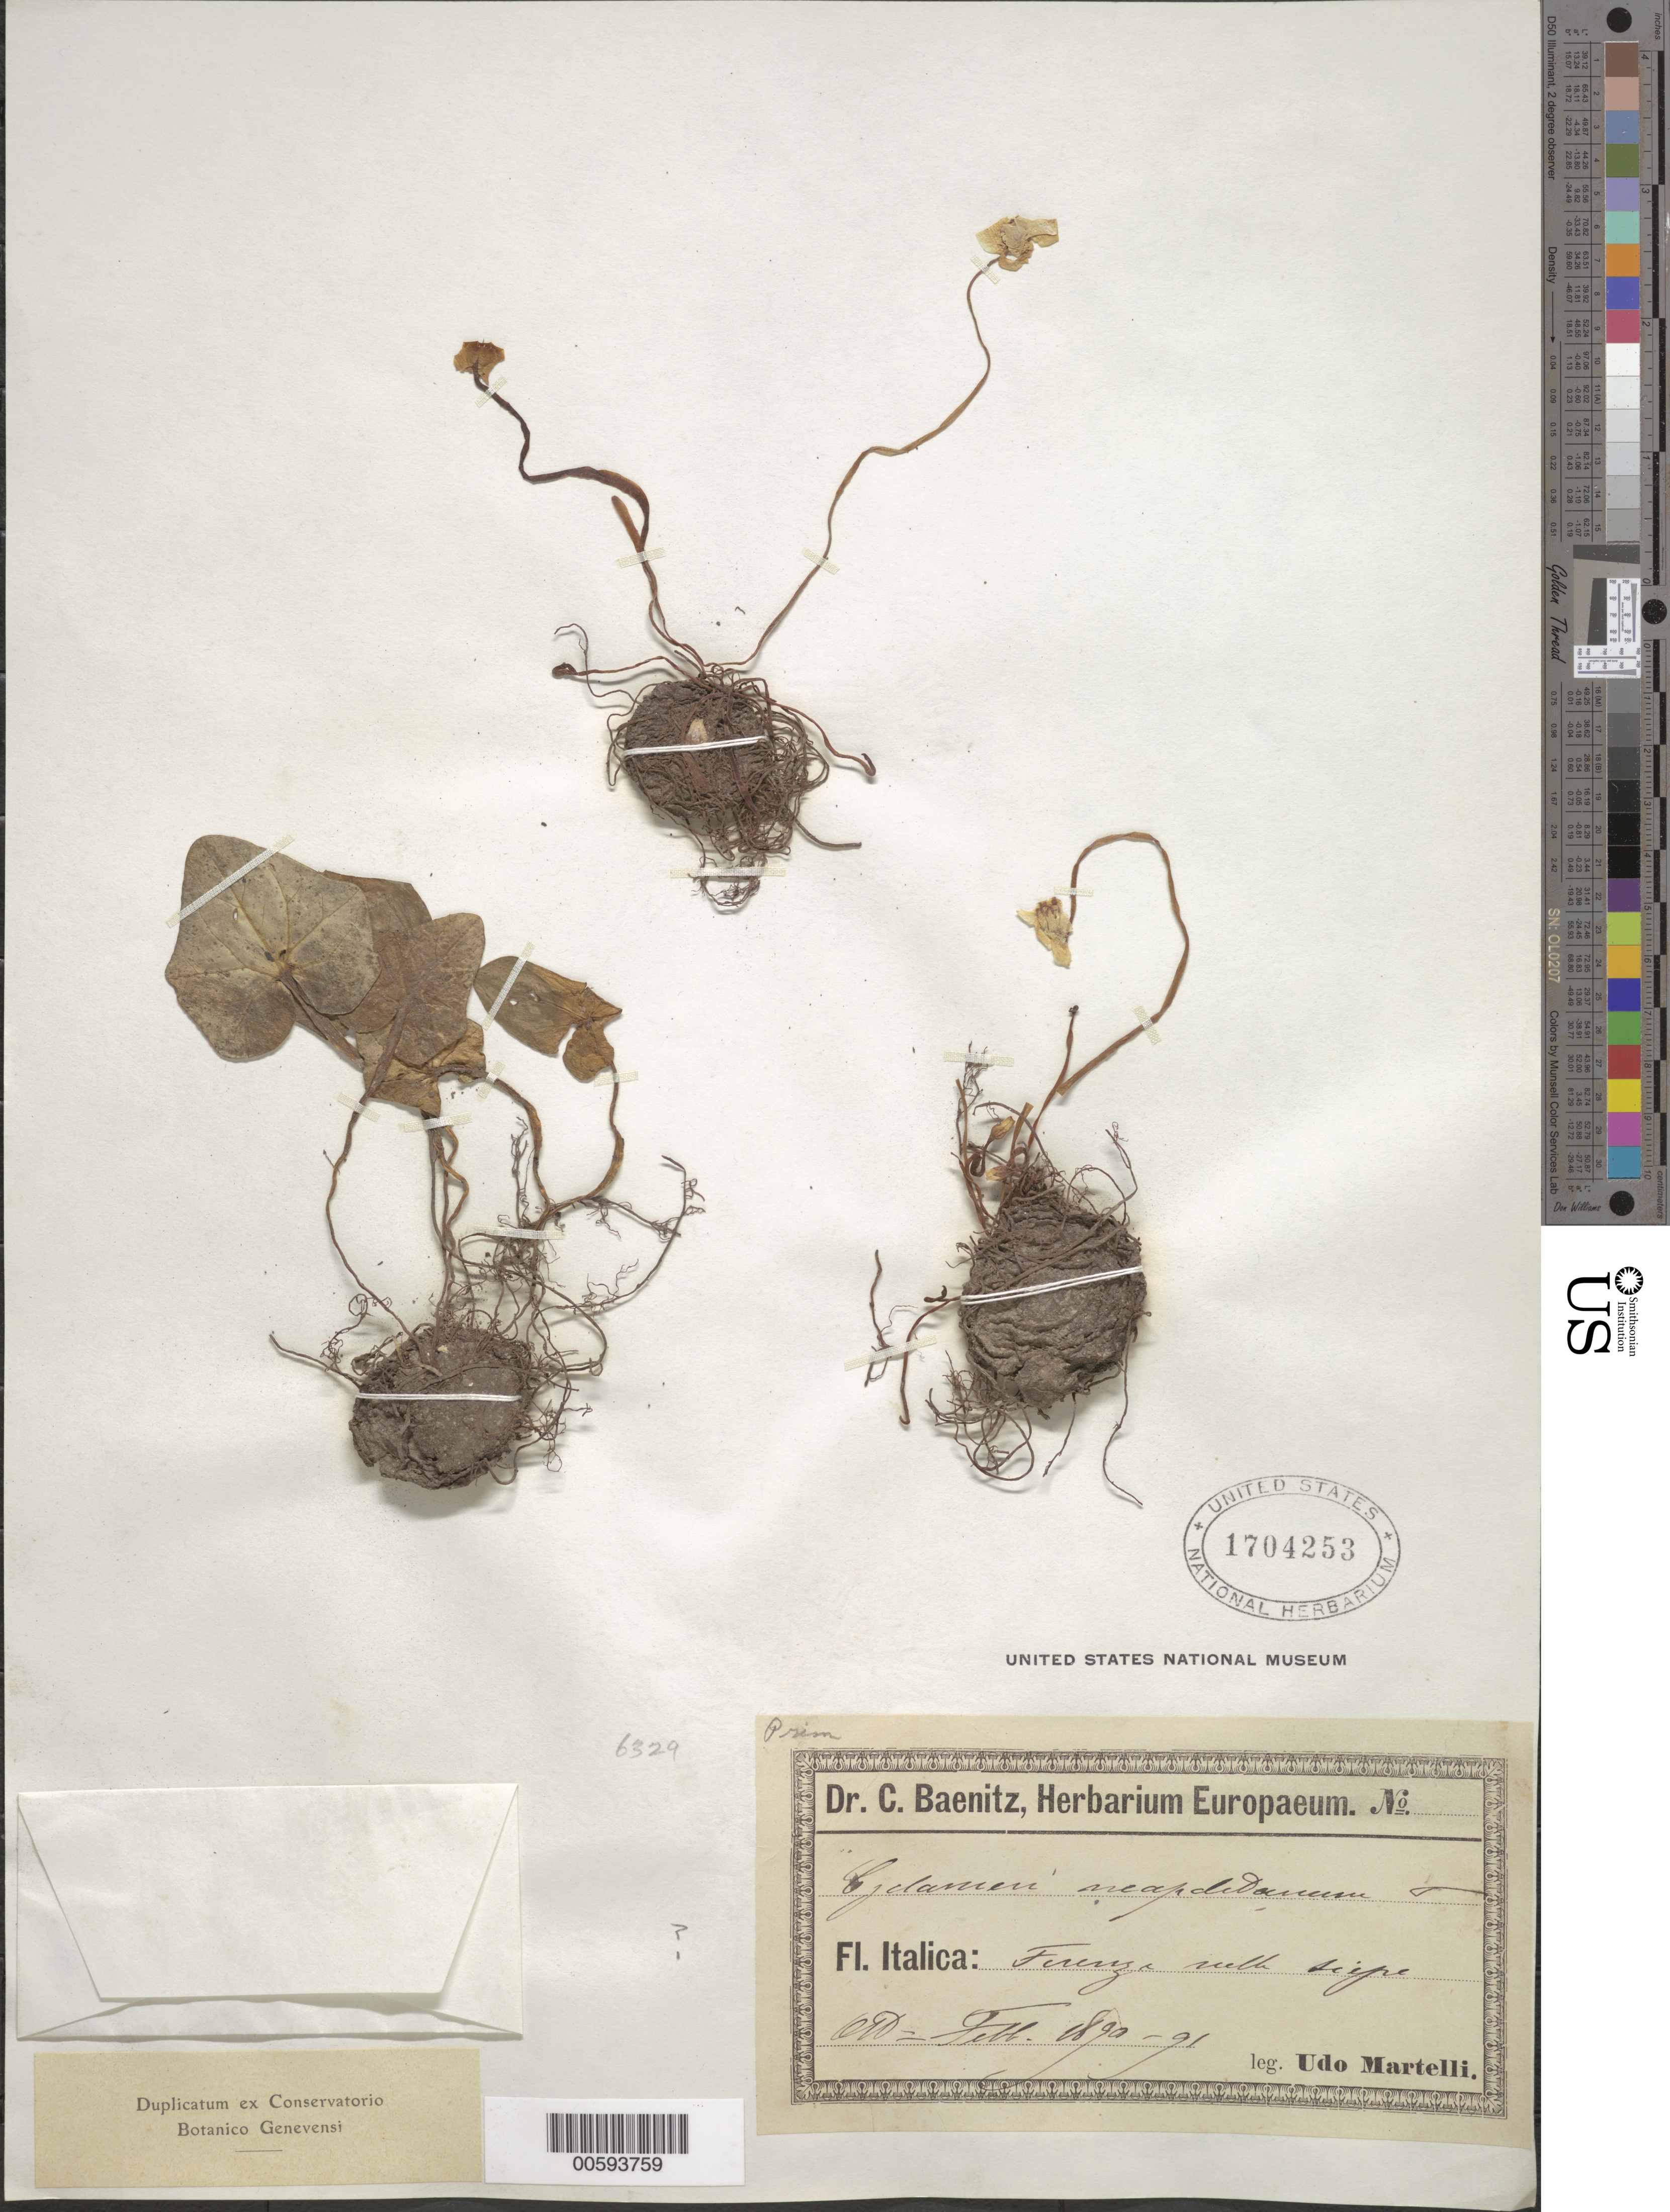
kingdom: Plantae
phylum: Tracheophyta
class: Magnoliopsida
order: Ericales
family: Primulaceae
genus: Cyclamen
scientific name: Cyclamen neapolitanum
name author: Ten.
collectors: U. Martelli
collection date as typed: Feb 1890 to -- --- 1891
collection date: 1890-02/1891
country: Italy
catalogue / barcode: US 1704253